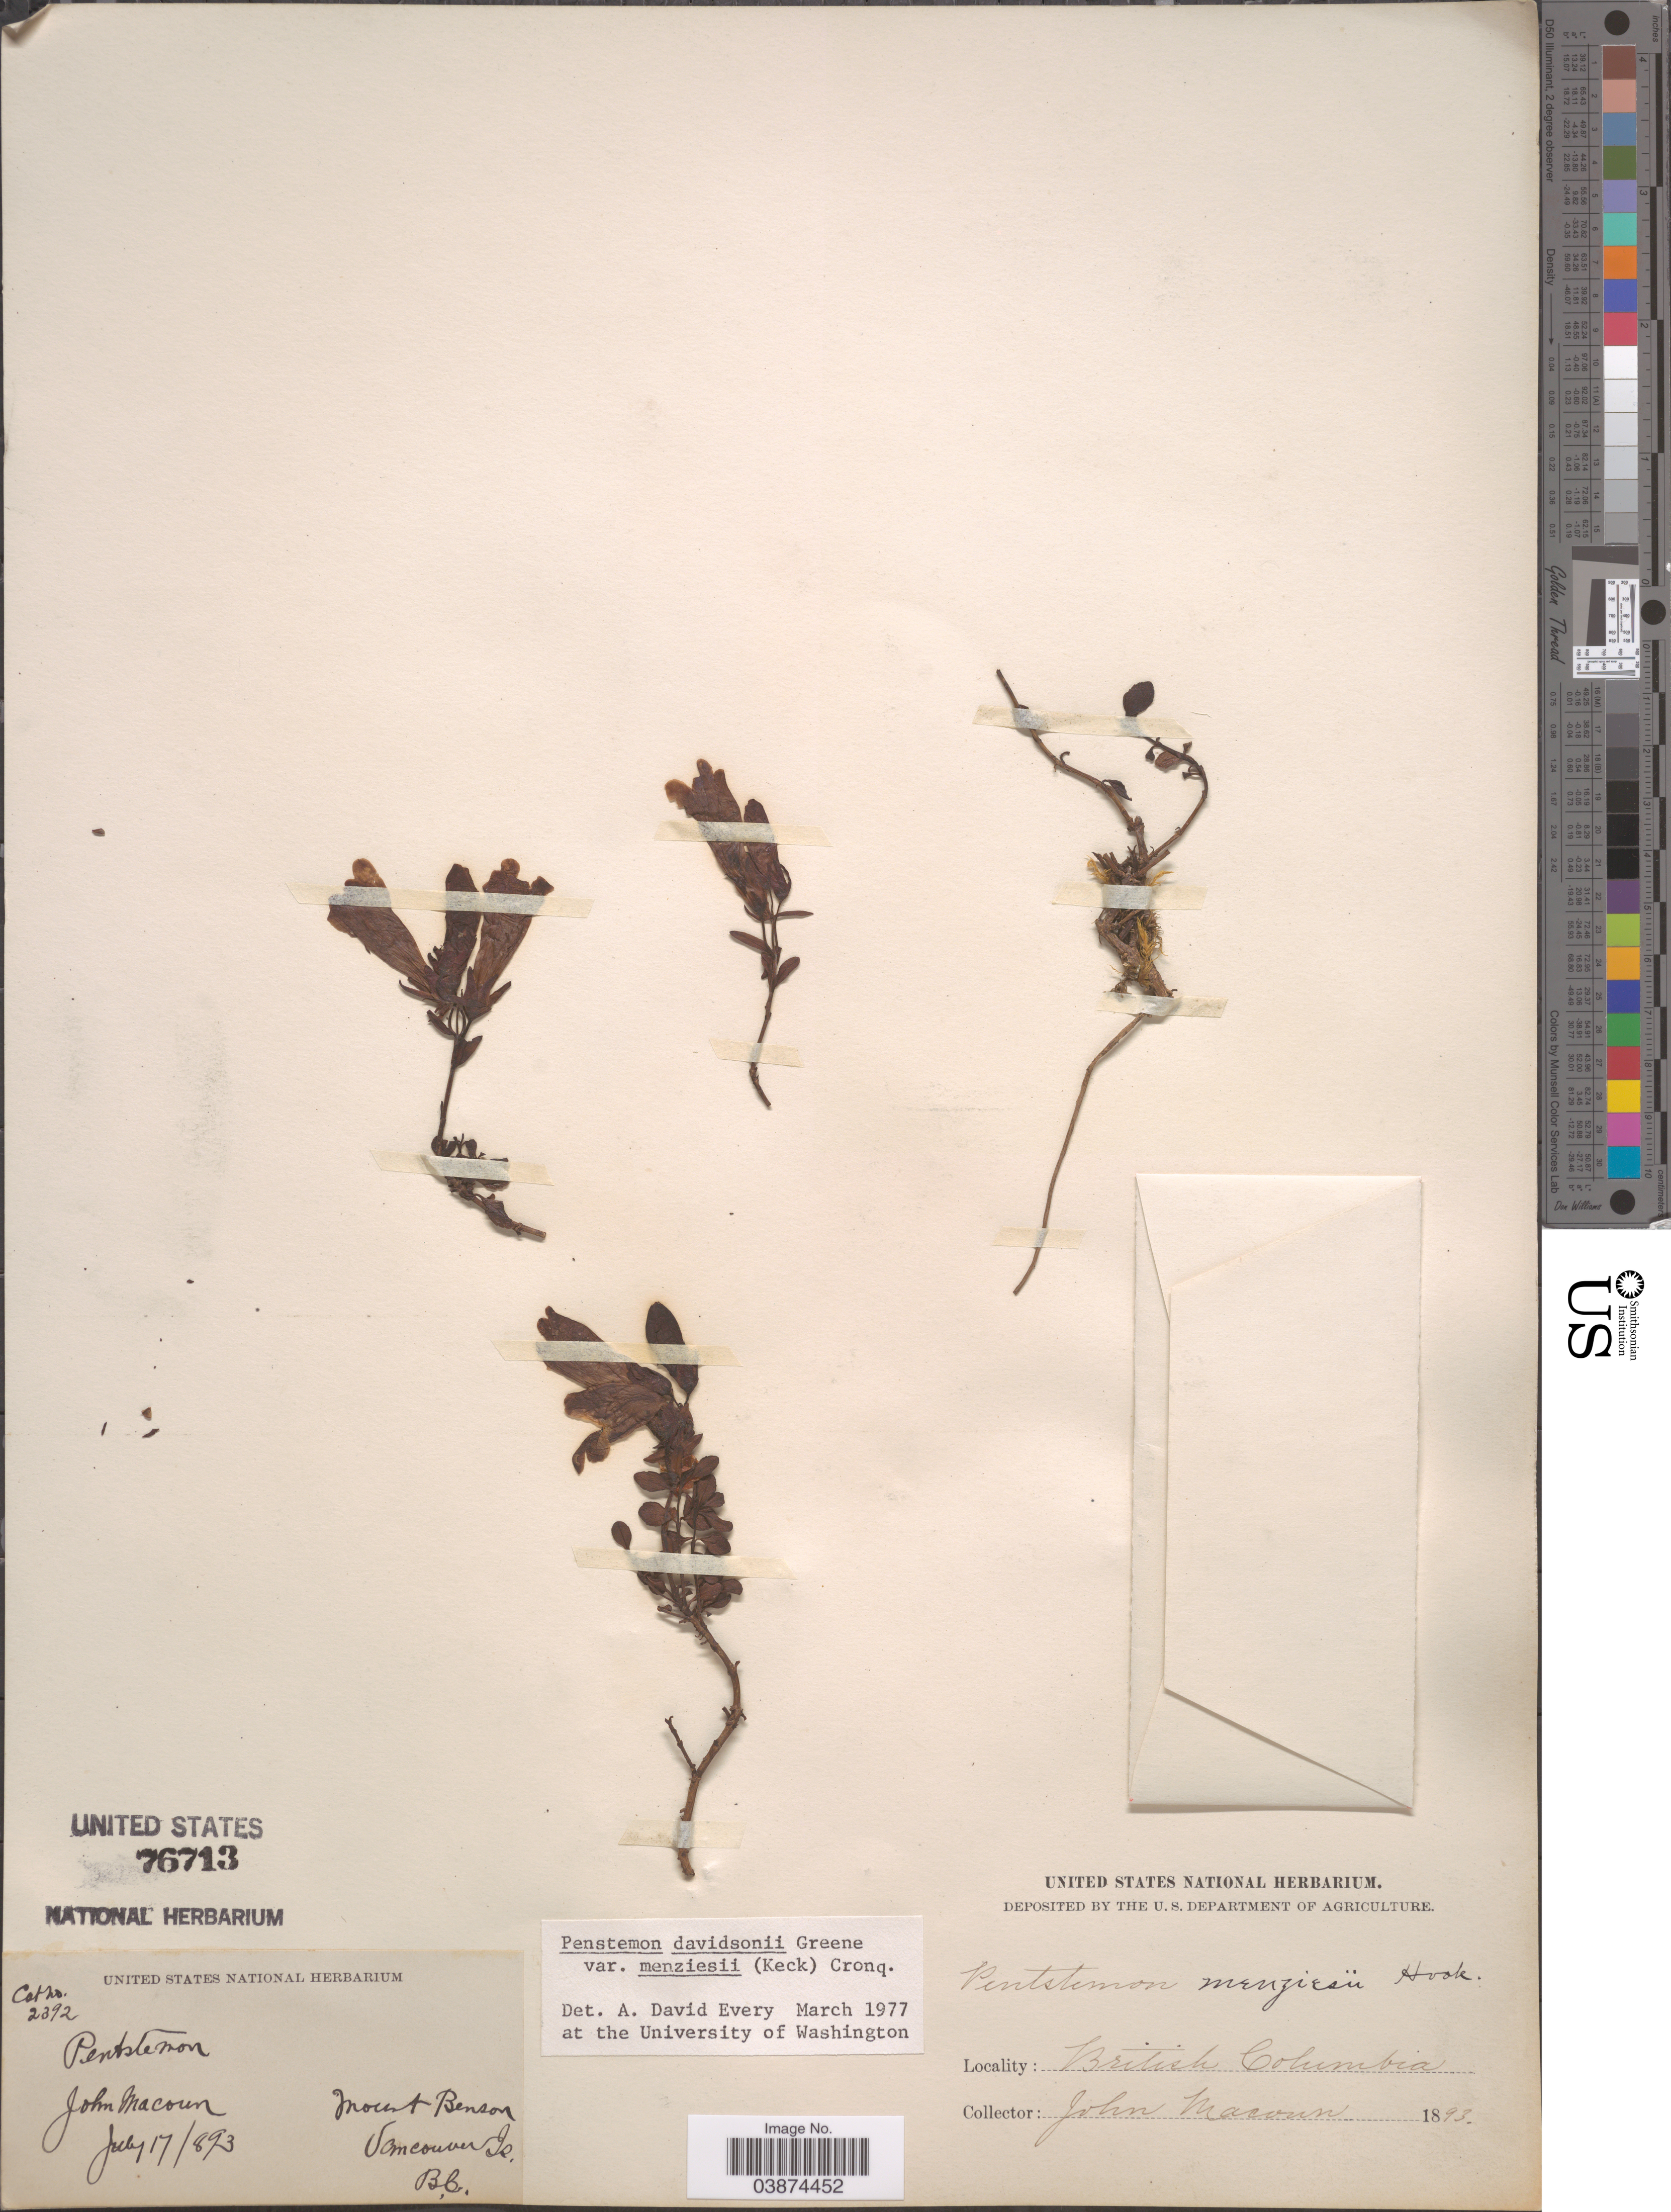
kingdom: Plantae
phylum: Tracheophyta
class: Magnoliopsida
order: Lamiales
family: Plantaginaceae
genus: Penstemon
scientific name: Penstemon davidsonii var. menziesii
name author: (D.D. Keck) Cronquist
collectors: J. Macoun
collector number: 2392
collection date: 1893-07-17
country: Canada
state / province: British Columbia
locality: Mount Benson. Vancouver is.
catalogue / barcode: US 76713